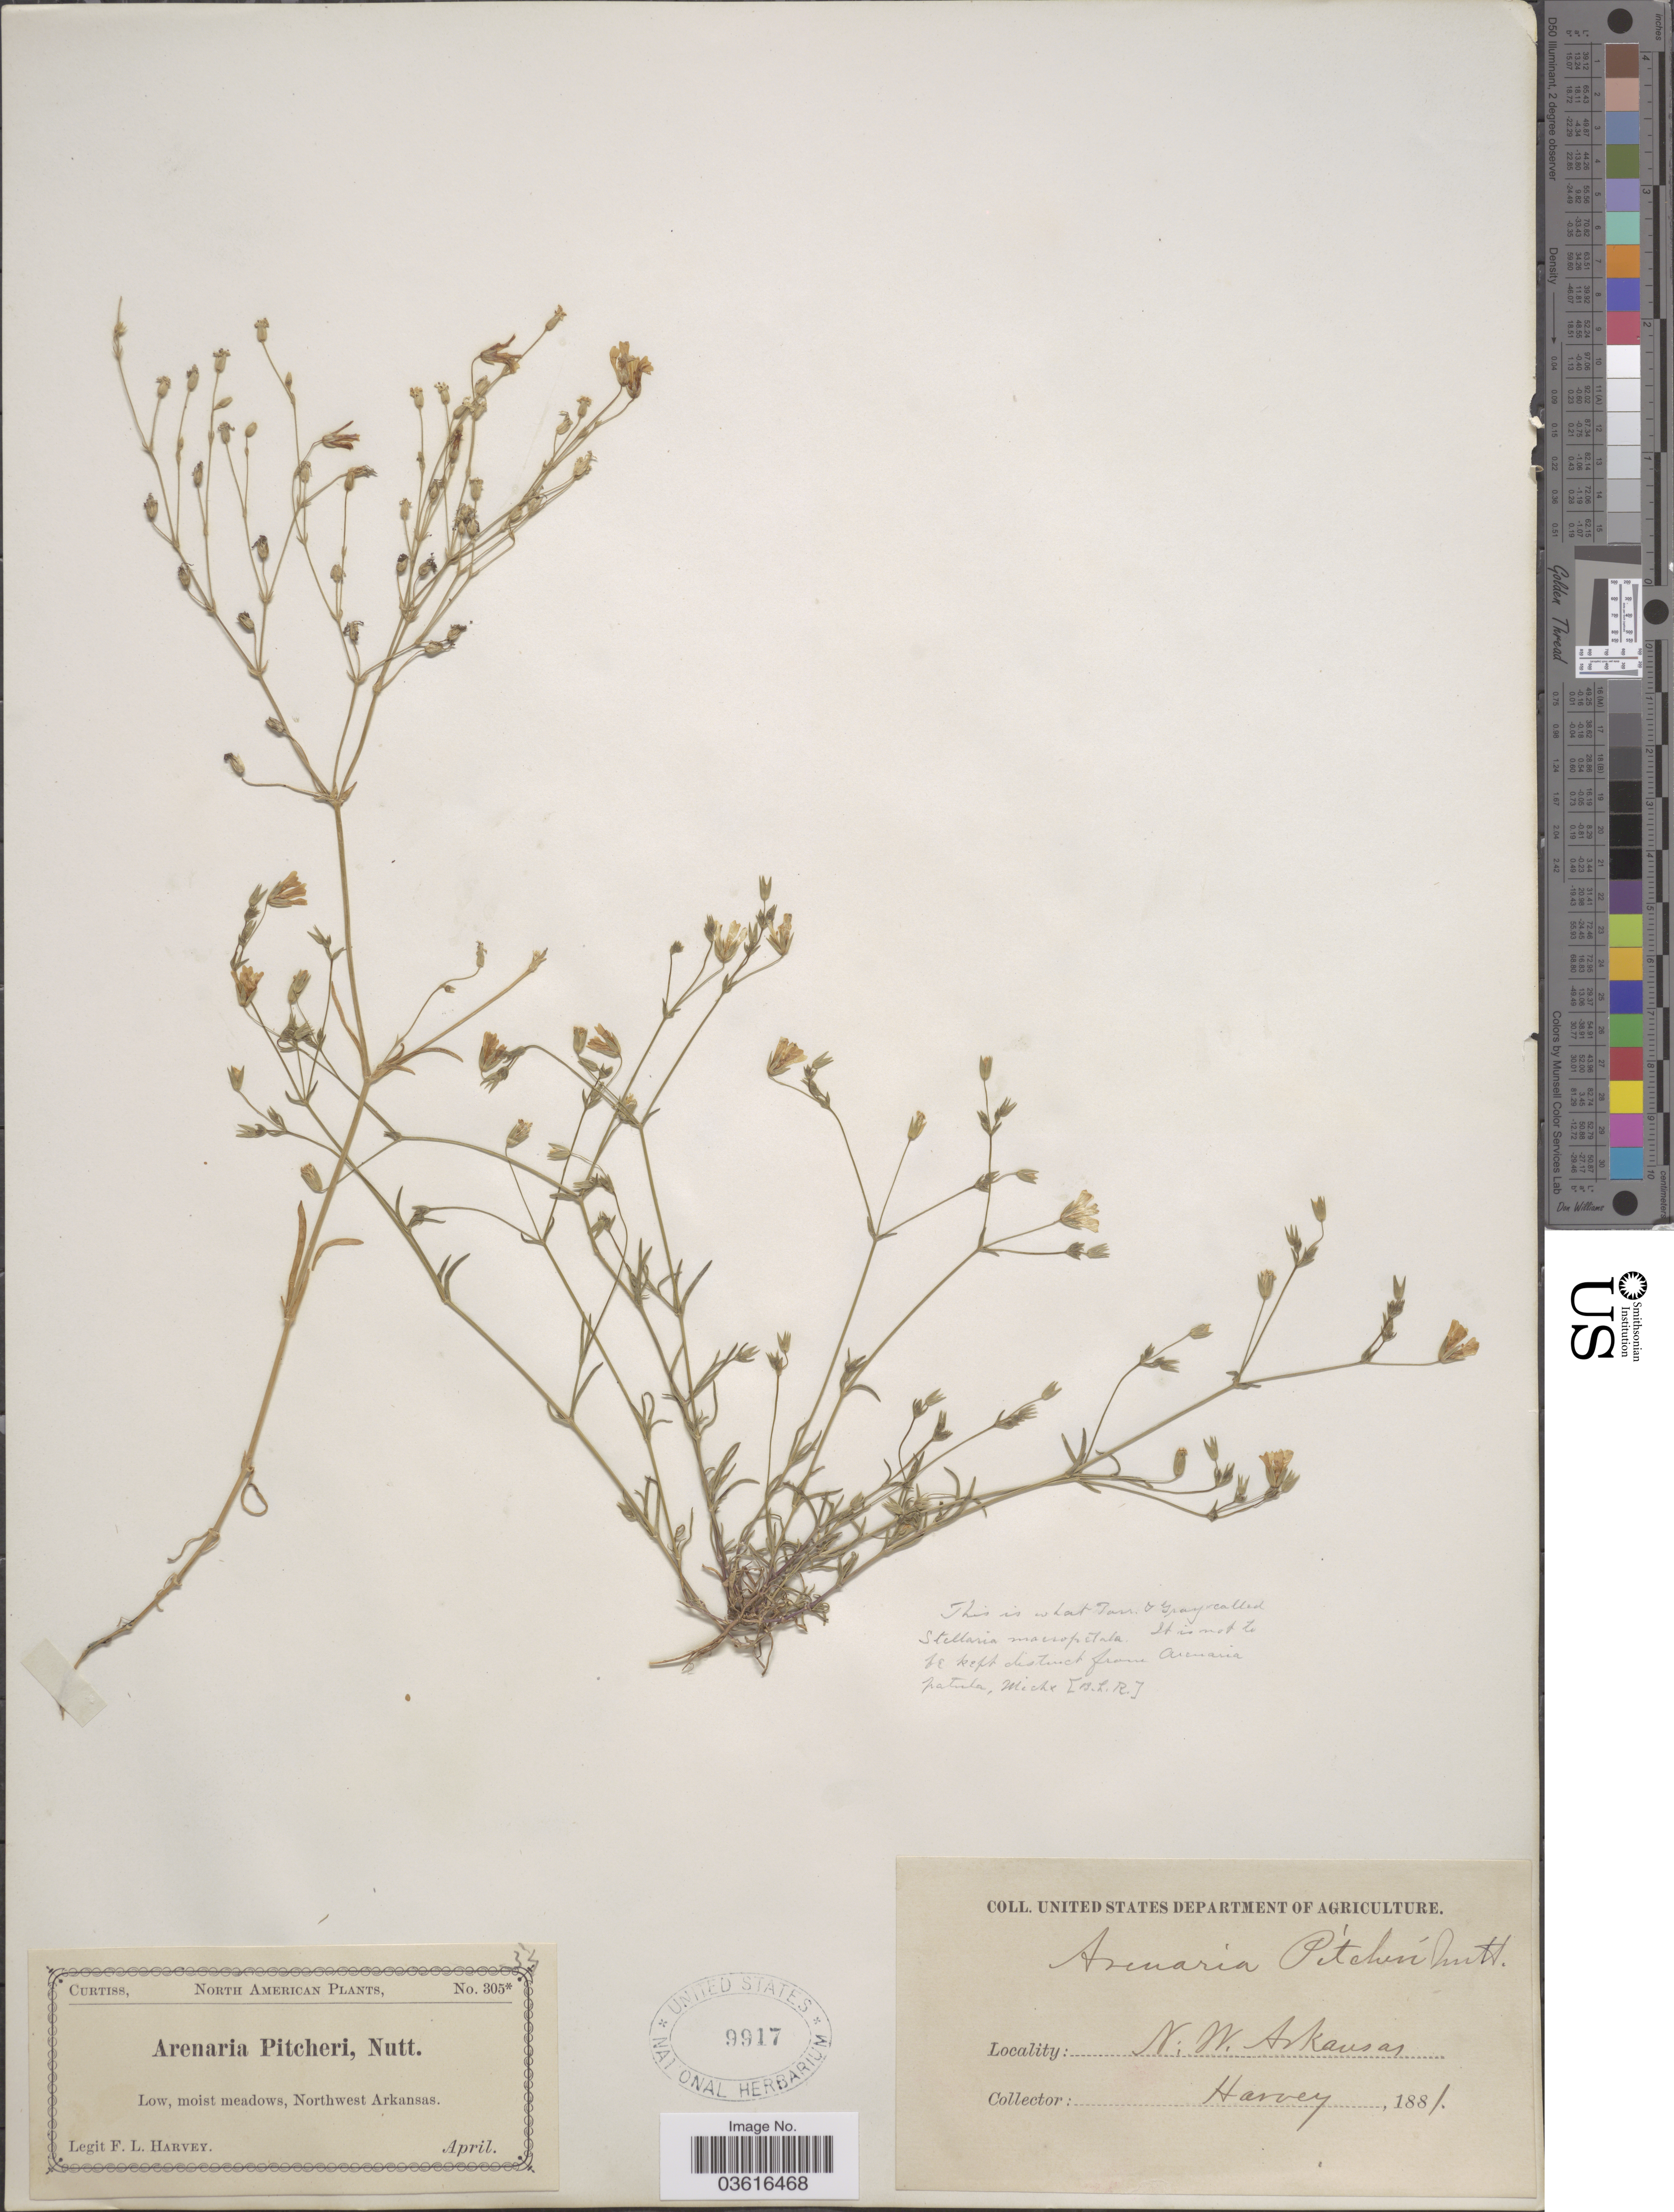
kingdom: Plantae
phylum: Tracheophyta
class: Magnoliopsida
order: Caryophyllales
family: Caryophyllaceae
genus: Minuartia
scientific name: Minuartia patula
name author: (Michx.) Mattf.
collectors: F. L. Harvey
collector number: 305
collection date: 1881-04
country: United States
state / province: Arkansas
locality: Northwest Arkansas.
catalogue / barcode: US 9917